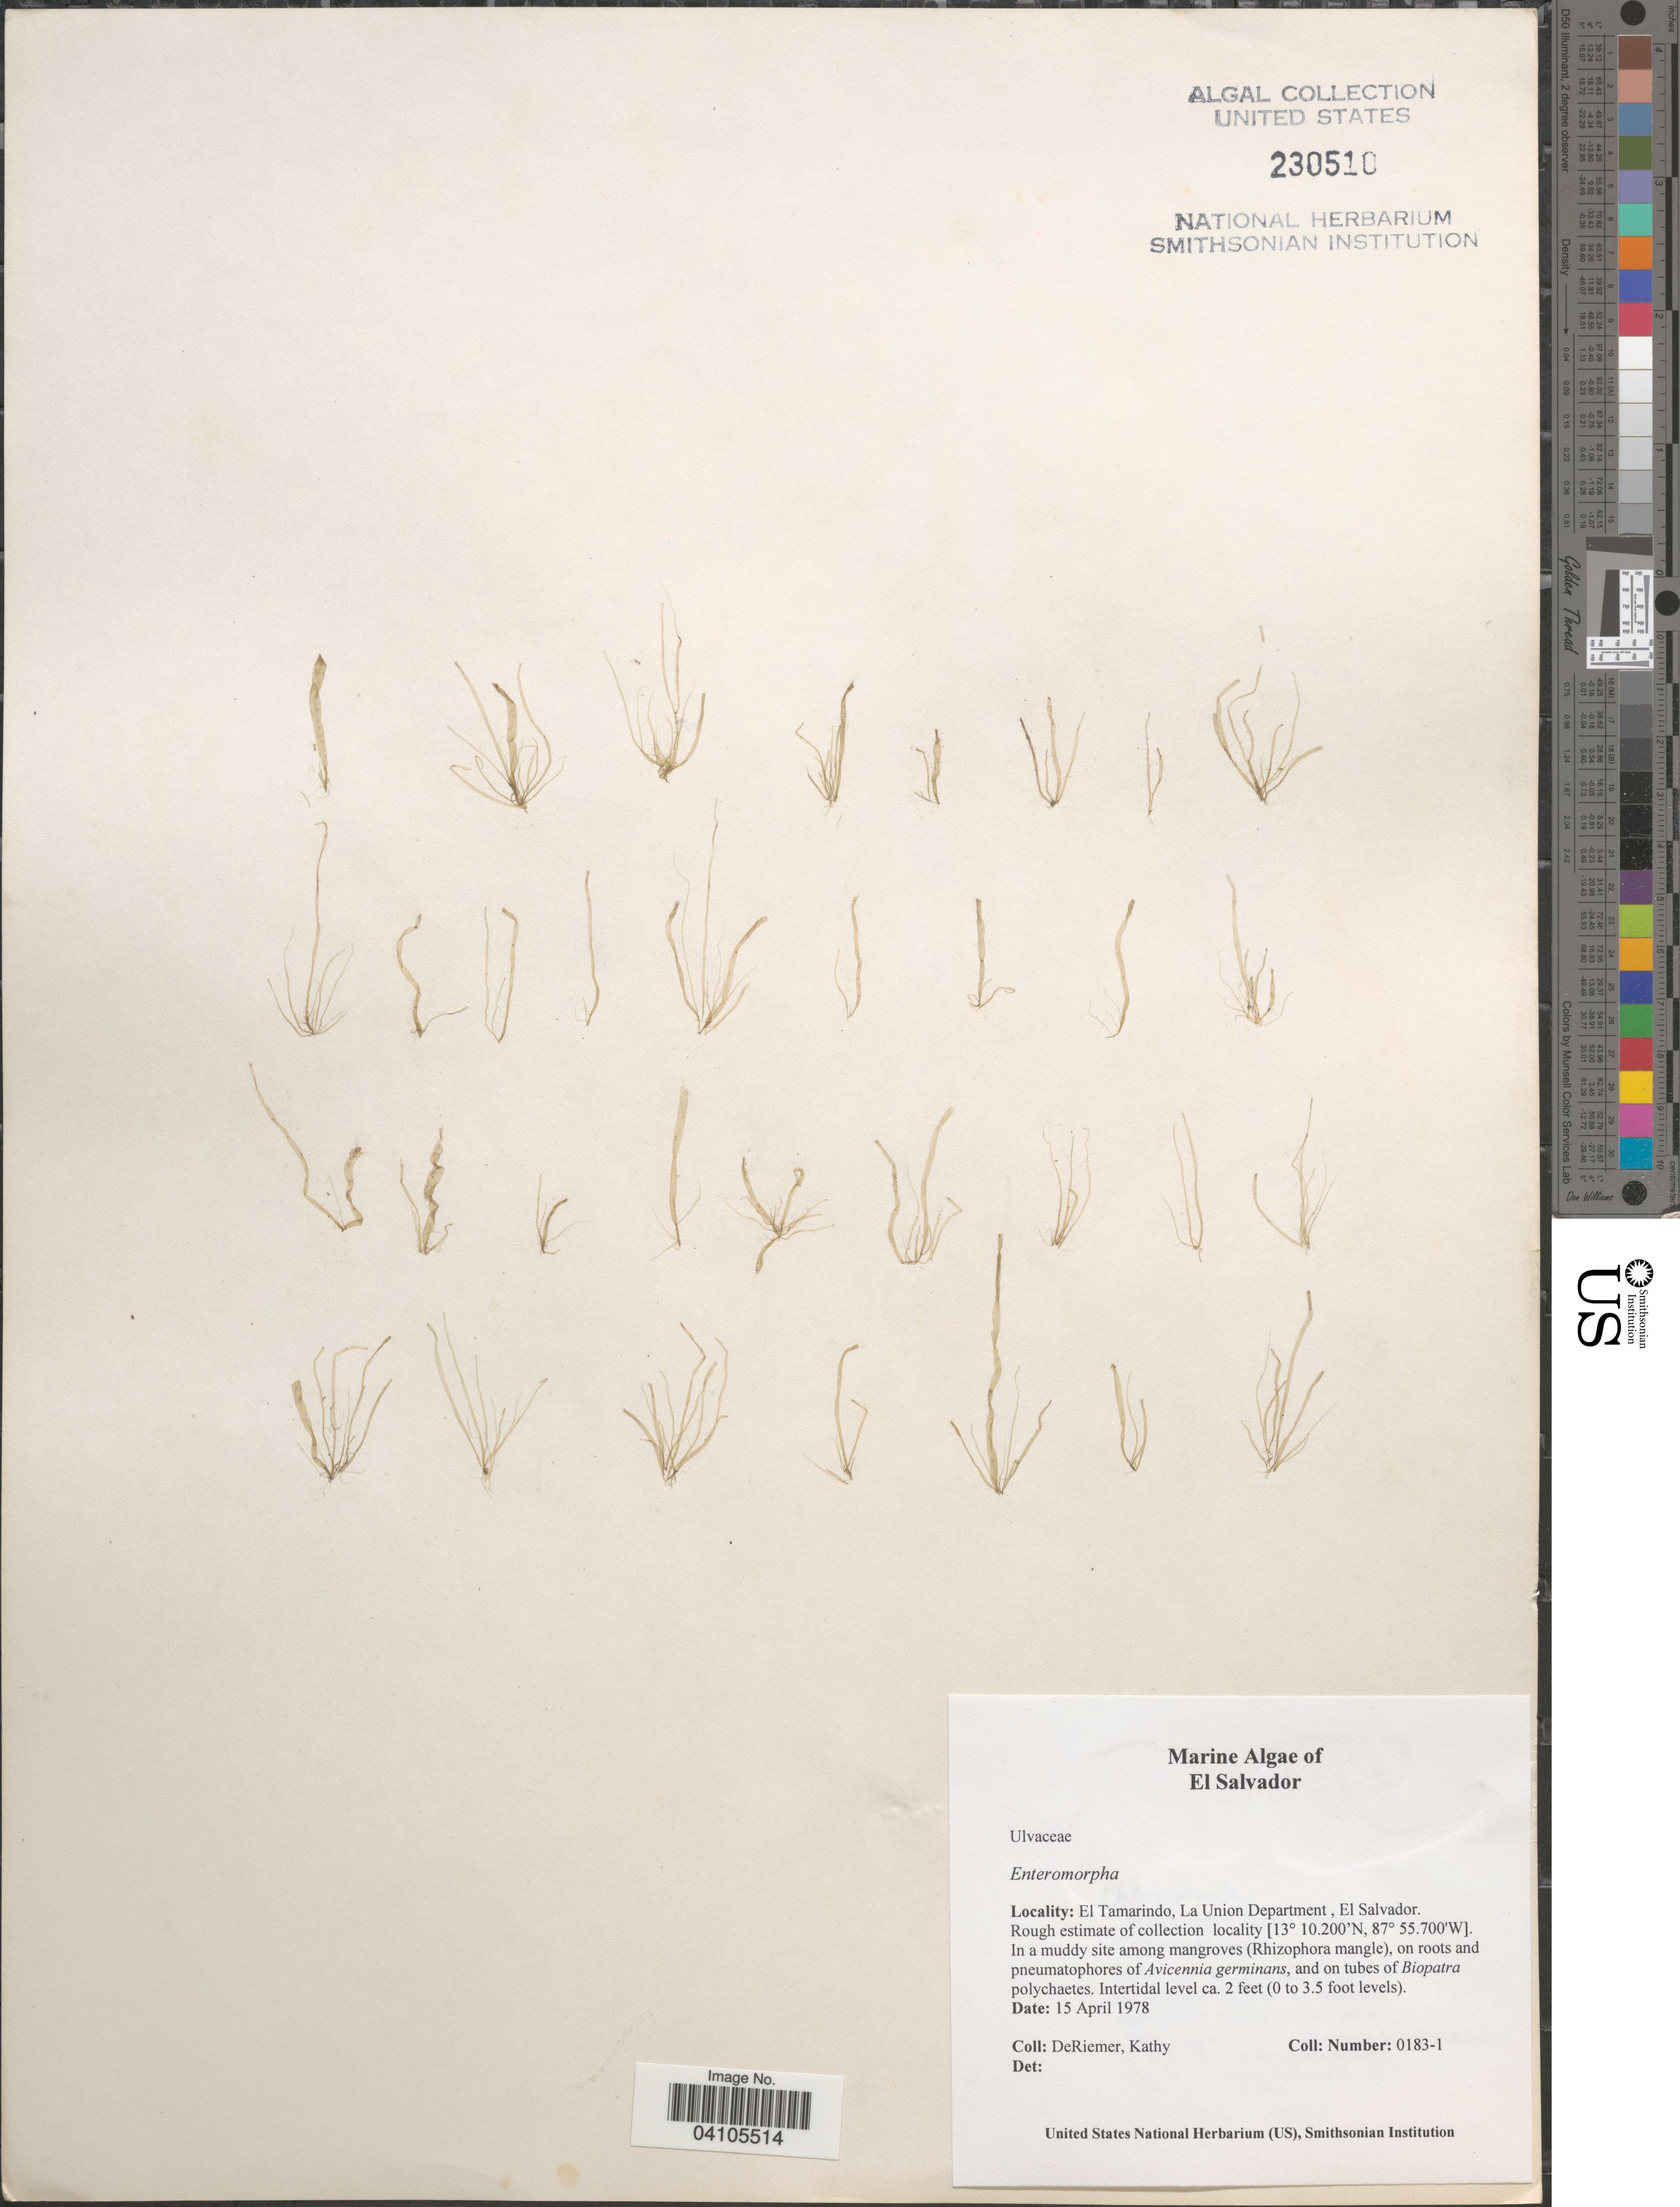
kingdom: Plantae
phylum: Chlorophyta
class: Ulvophyceae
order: Ulvales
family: Ulvaceae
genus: Ulva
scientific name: Ulva sp.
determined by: Algae name updating Project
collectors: K. DeRiemer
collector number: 0183-1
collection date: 1978-04-15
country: El Salvador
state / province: La Union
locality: El Tamarindo, La Union Department.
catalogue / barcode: US 230510